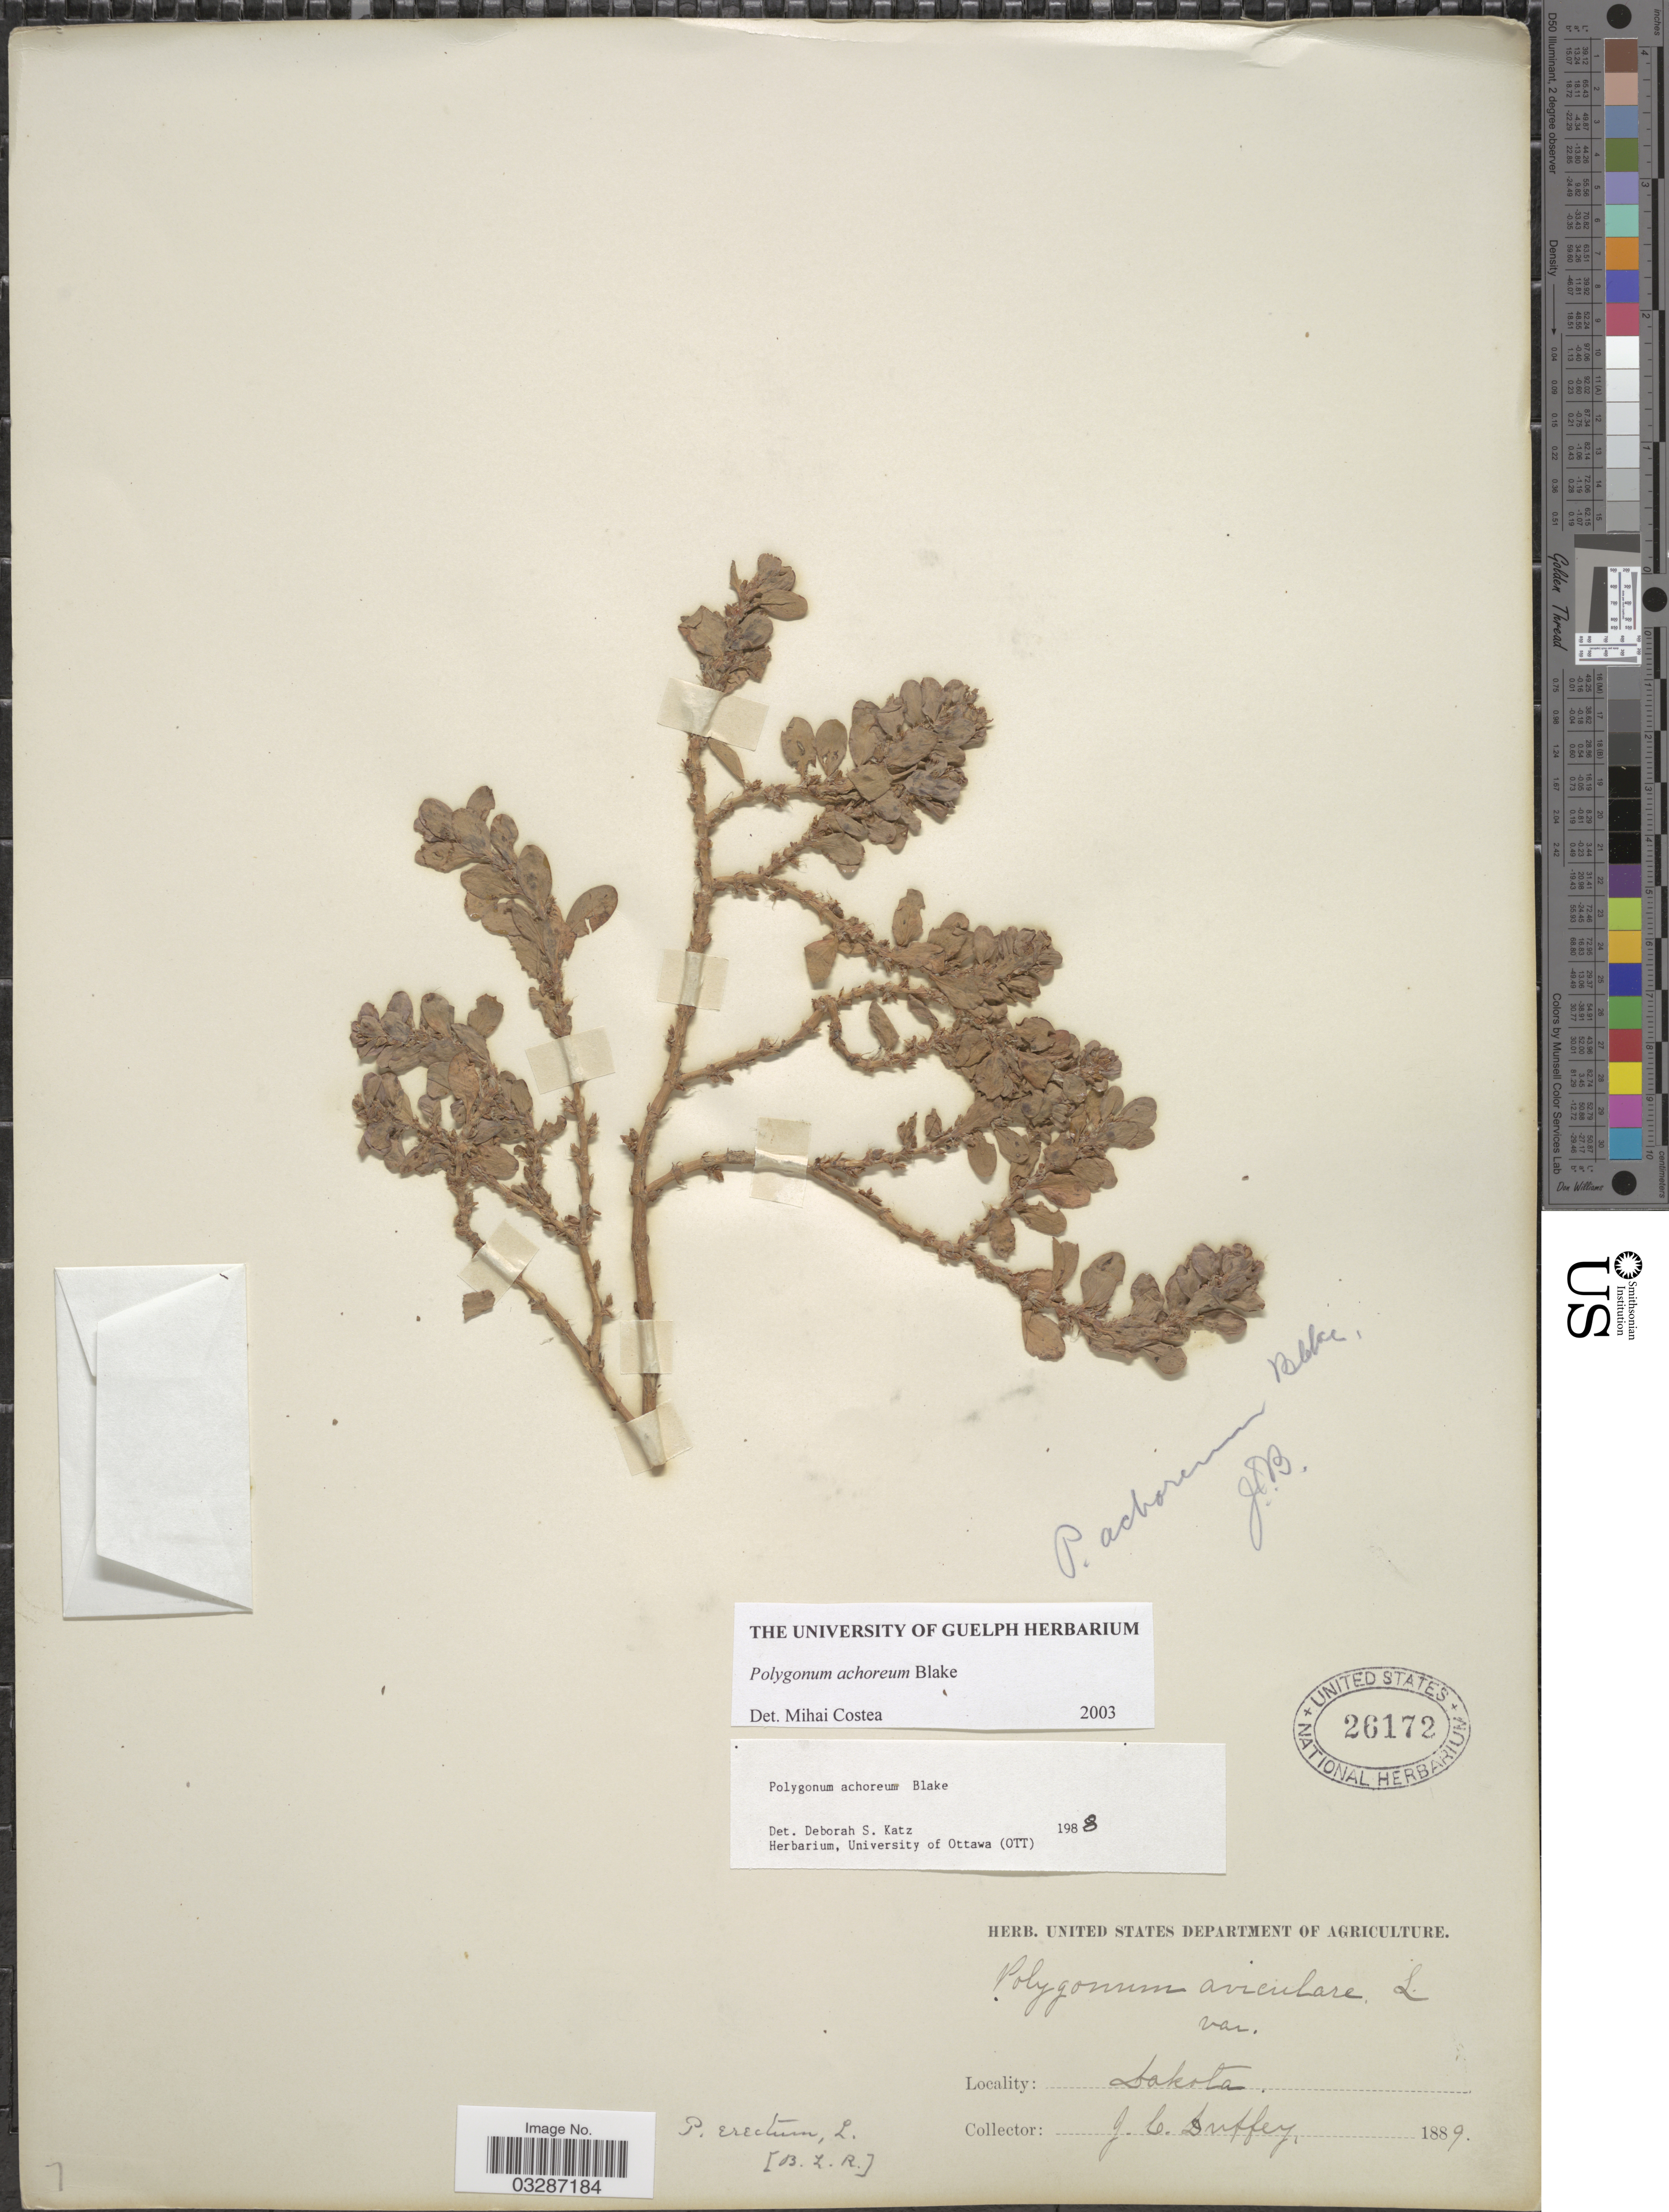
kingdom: Plantae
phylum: Tracheophyta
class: Magnoliopsida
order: Caryophyllales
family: Polygonaceae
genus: Polygonum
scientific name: Polygonum achoreum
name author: S.F. Blake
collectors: J. Duffy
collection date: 1889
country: United States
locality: Dakota.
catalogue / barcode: US 26172